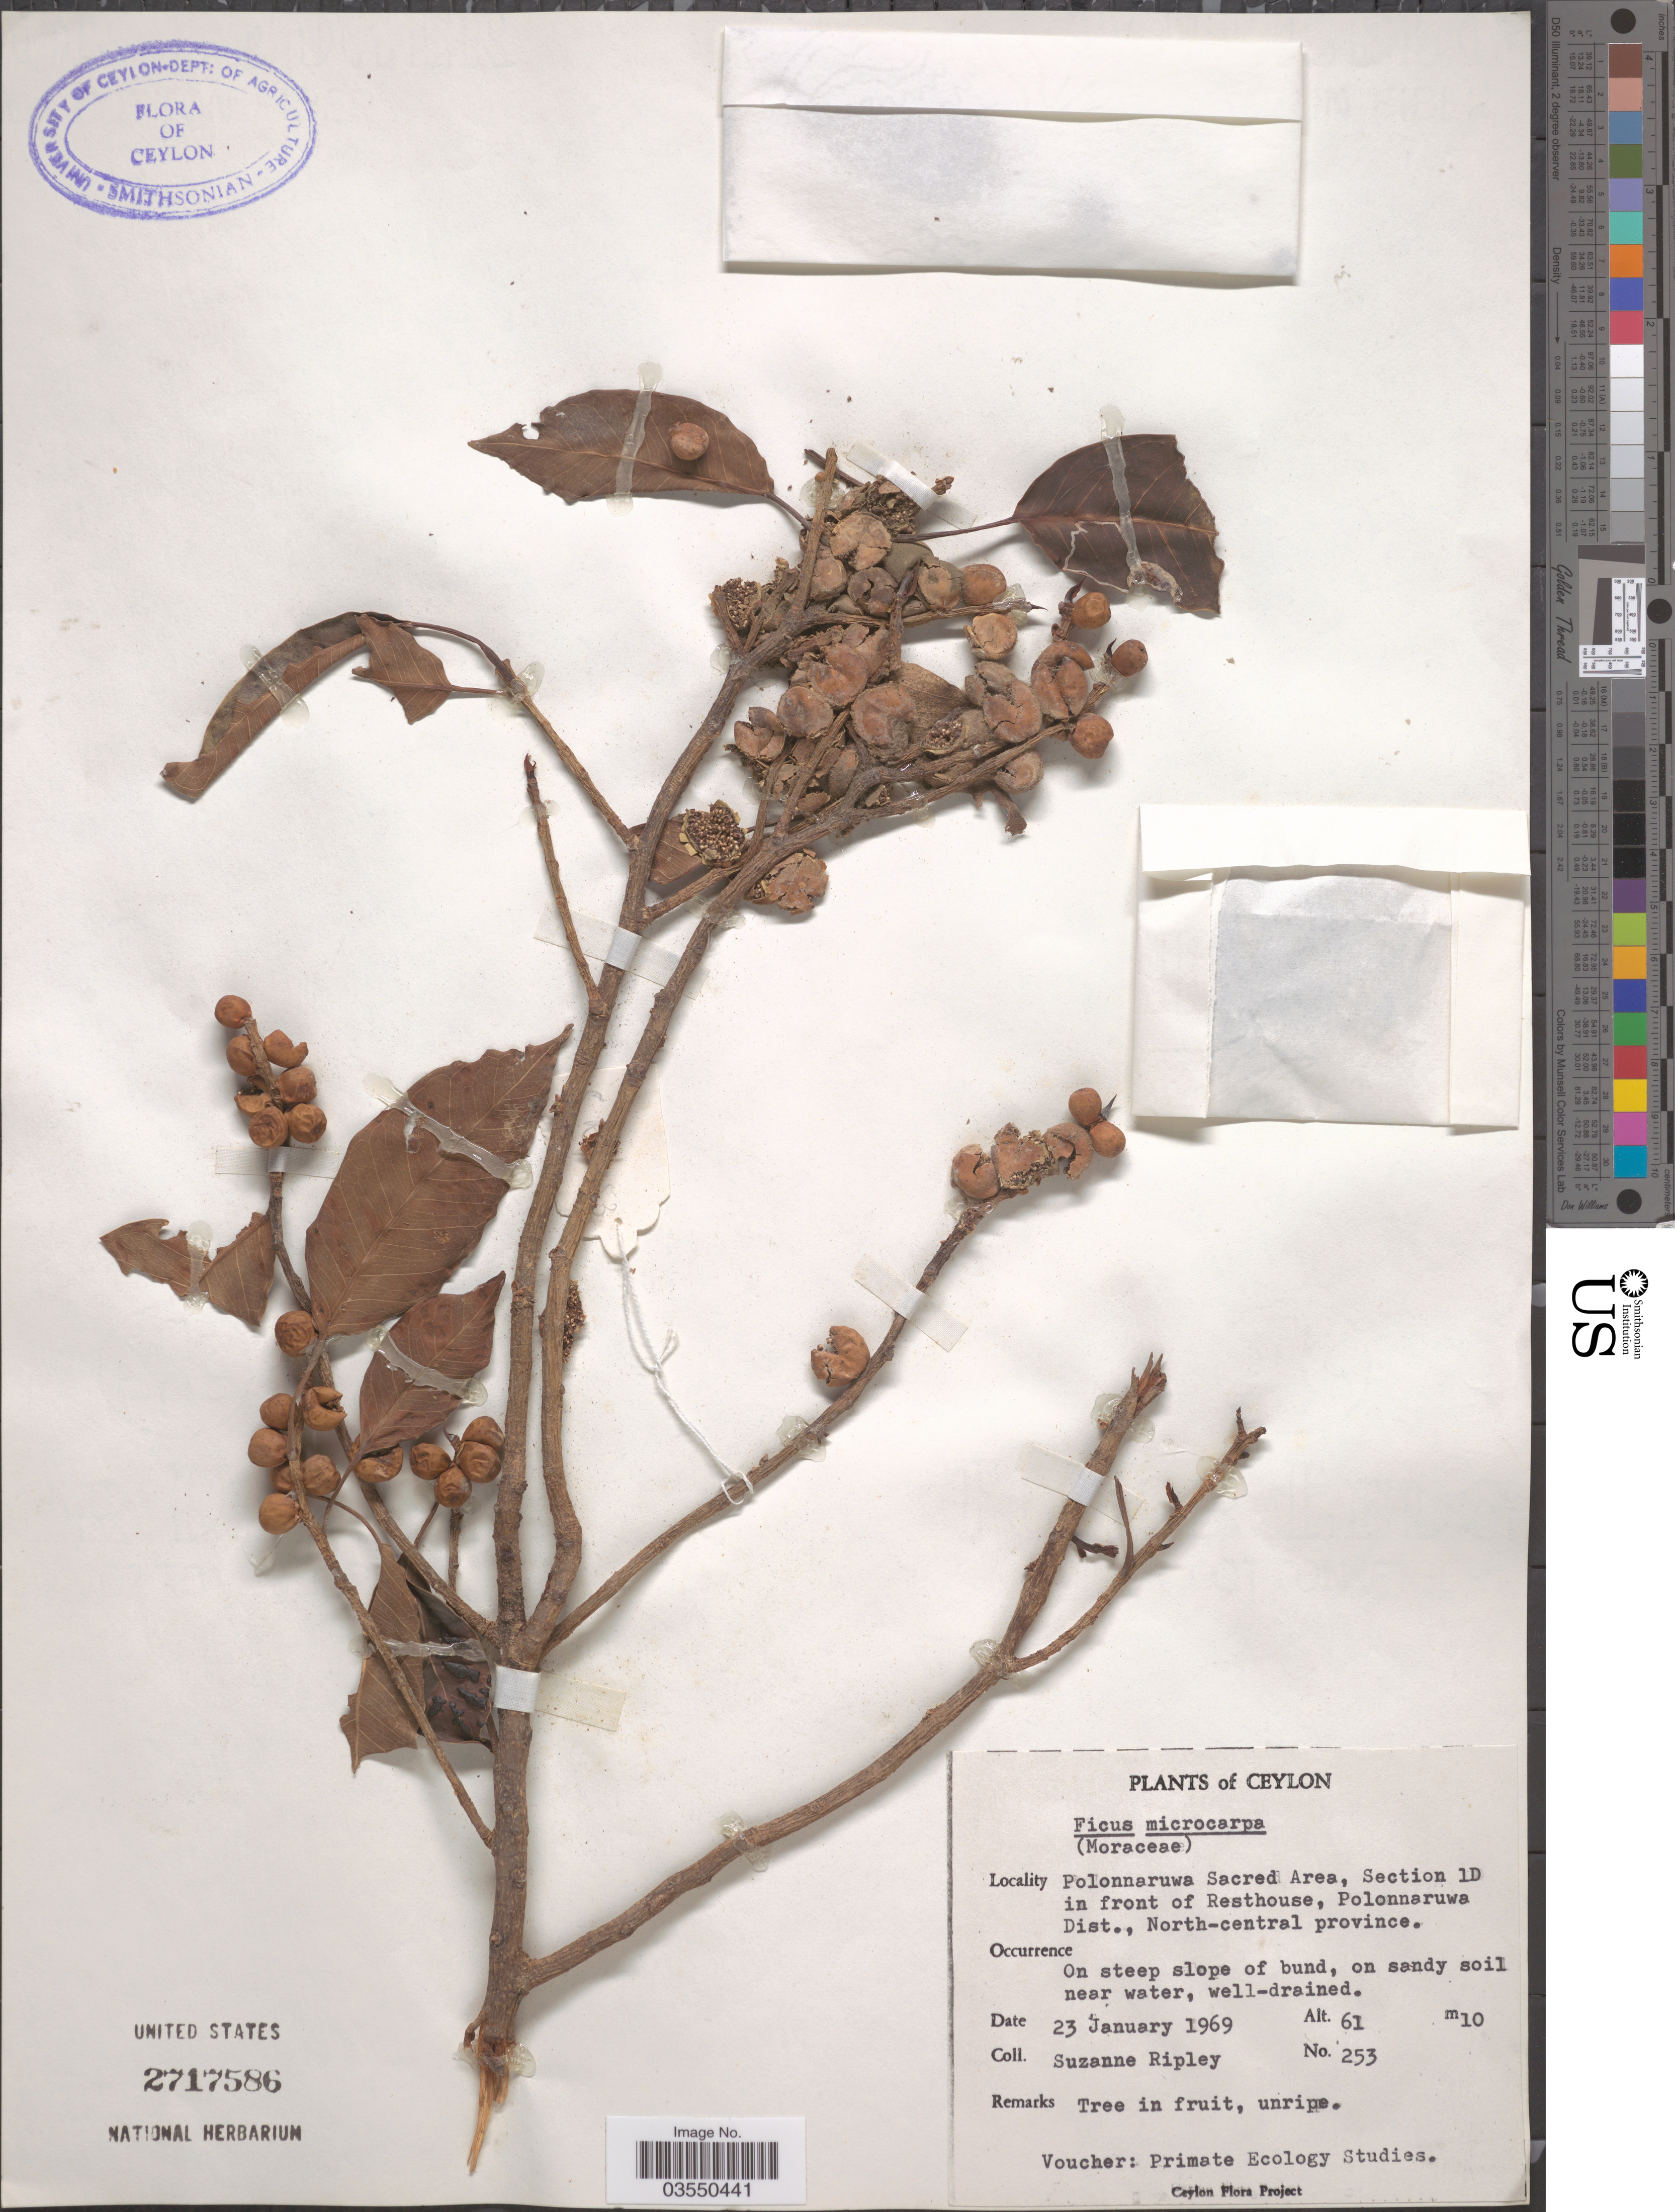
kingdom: Plantae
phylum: Tracheophyta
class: Magnoliopsida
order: Rosales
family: Moraceae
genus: Ficus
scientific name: Ficus microcarpa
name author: L. f.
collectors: S. Ripley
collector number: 253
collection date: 1969-01-23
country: Sri Lanka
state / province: North Central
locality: Ceylon. Polonnaruwa Sacred Area, Section 1D in front of Resthouse, Polonnaruwa Dist.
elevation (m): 61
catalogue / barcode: US 2717586